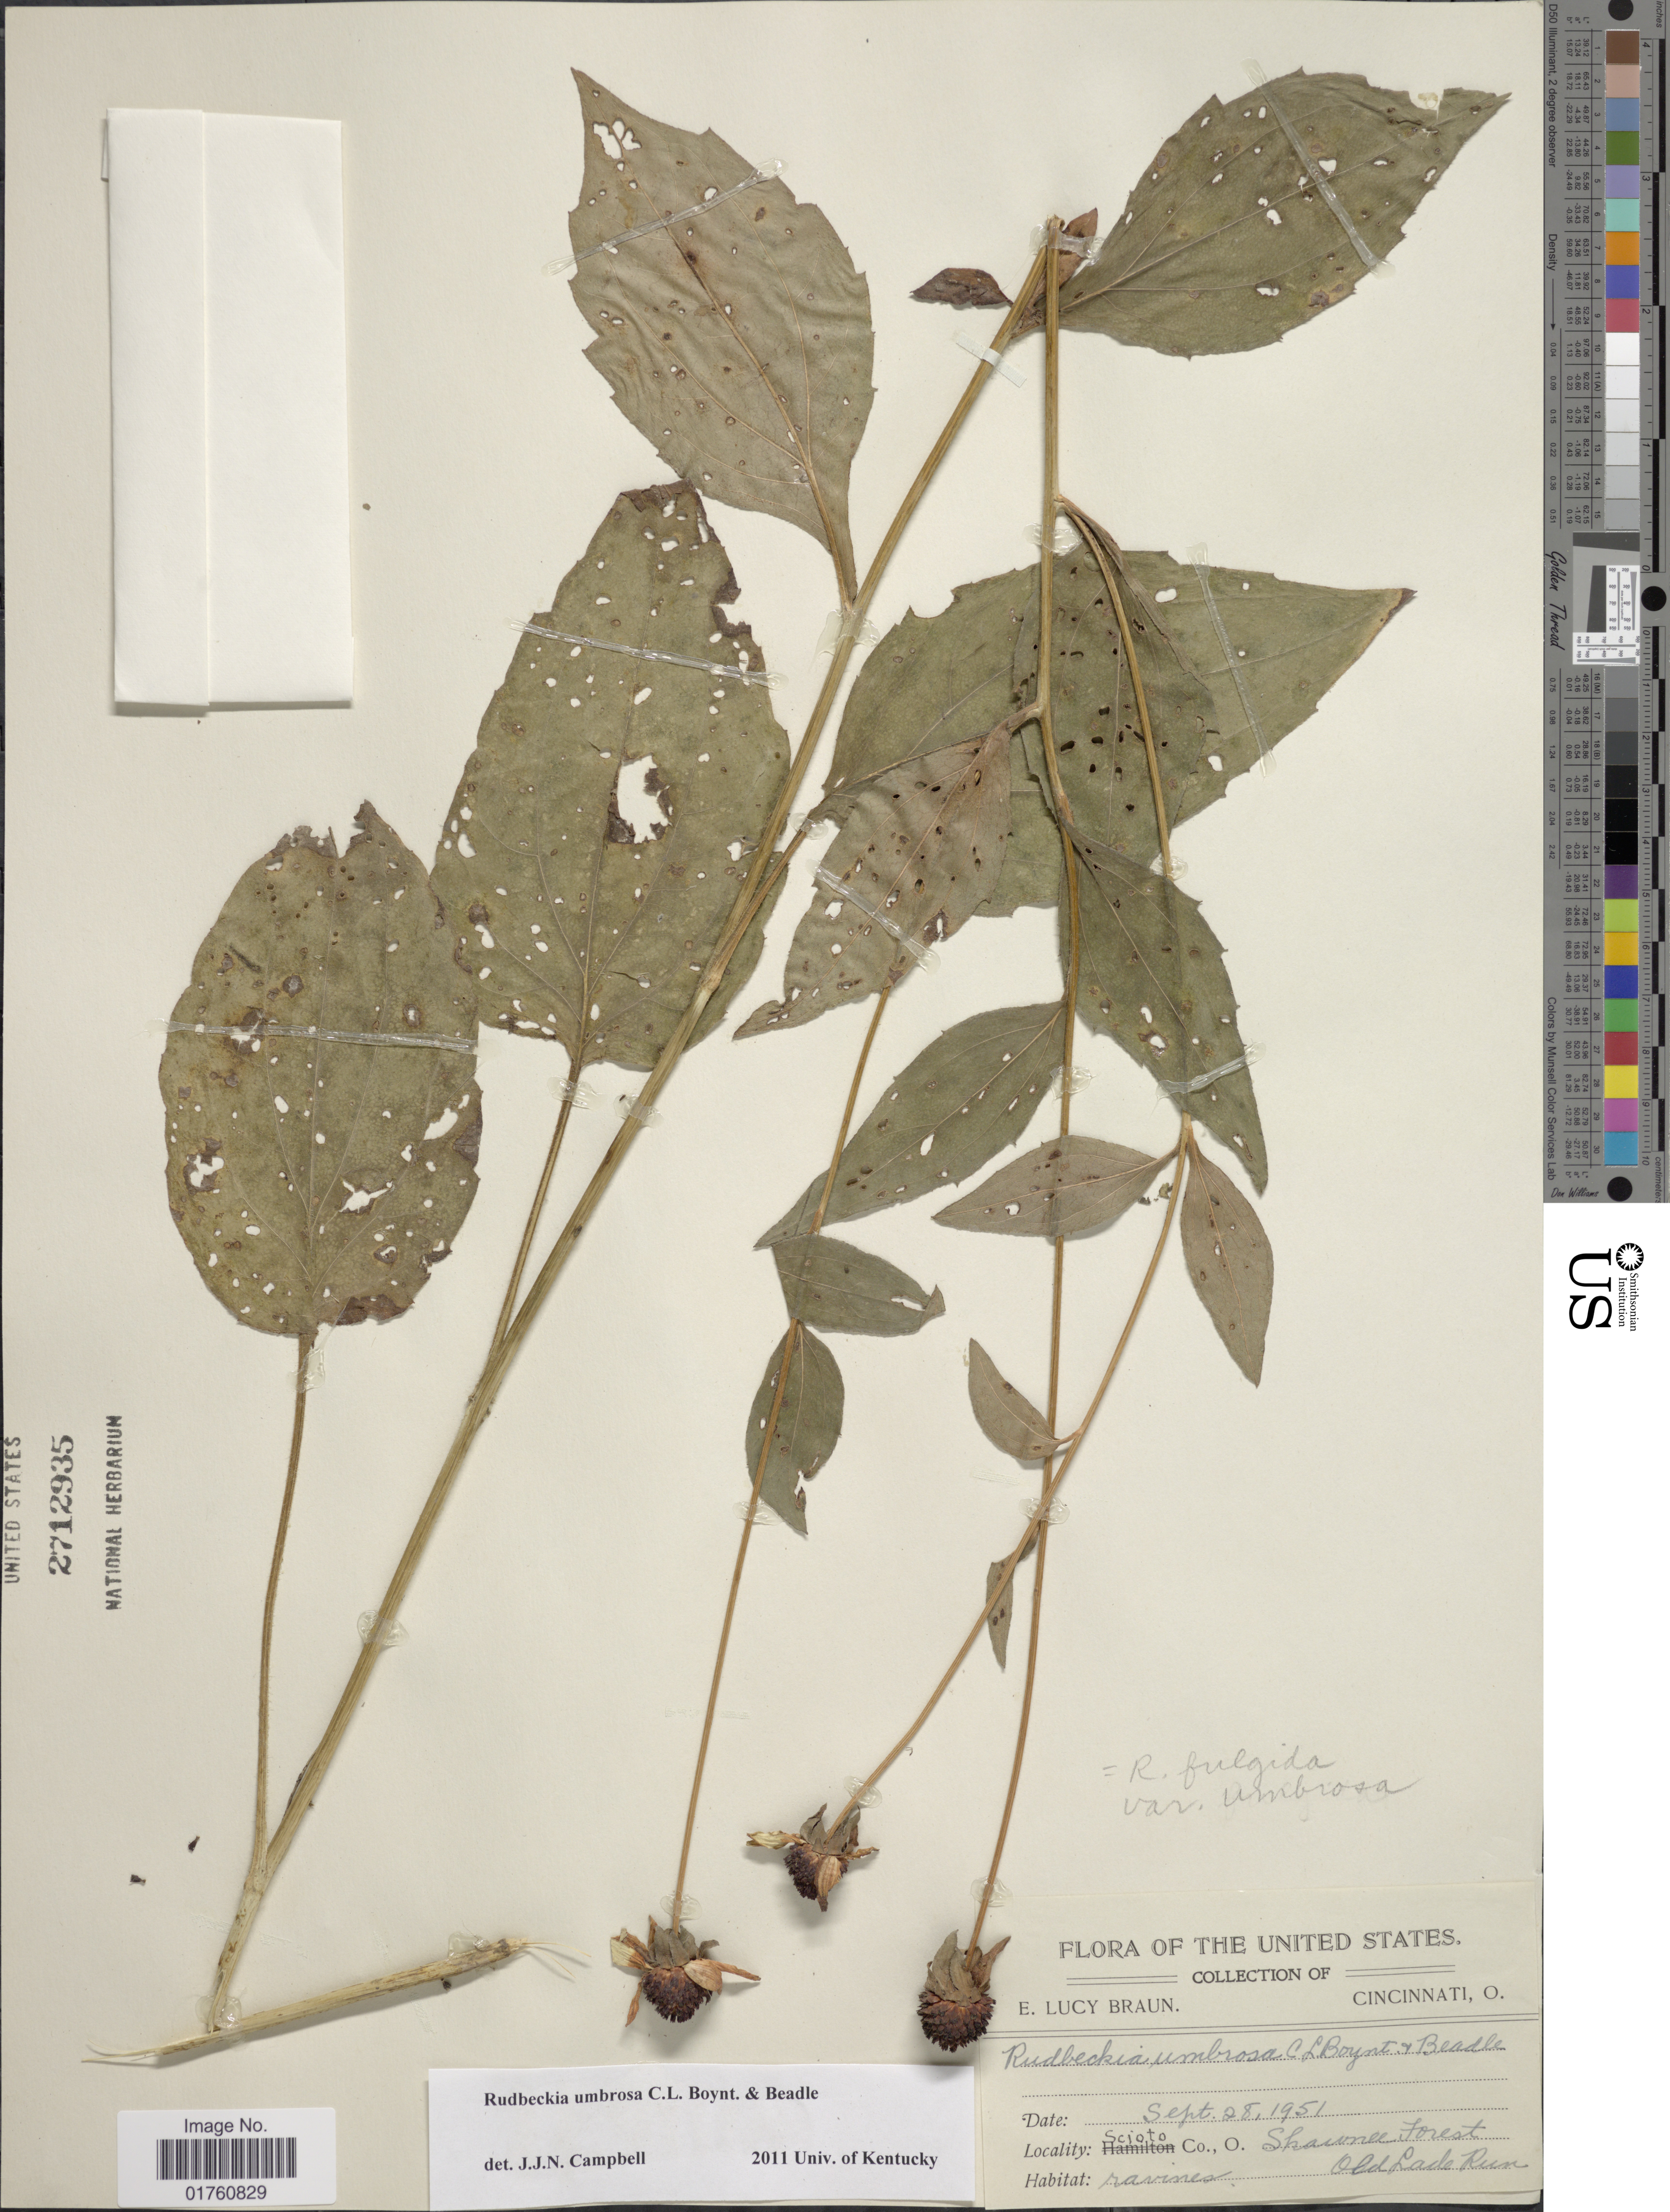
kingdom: Plantae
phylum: Tracheophyta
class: Magnoliopsida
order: Asterales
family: Asteraceae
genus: Rudbeckia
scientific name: Rudbeckia fulgida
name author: Aiton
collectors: E. L. Braun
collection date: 1951-09-28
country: United States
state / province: Ohio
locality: Scioto Co., O. Shawnee Forest, Old Lake Run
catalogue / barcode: US 2712935